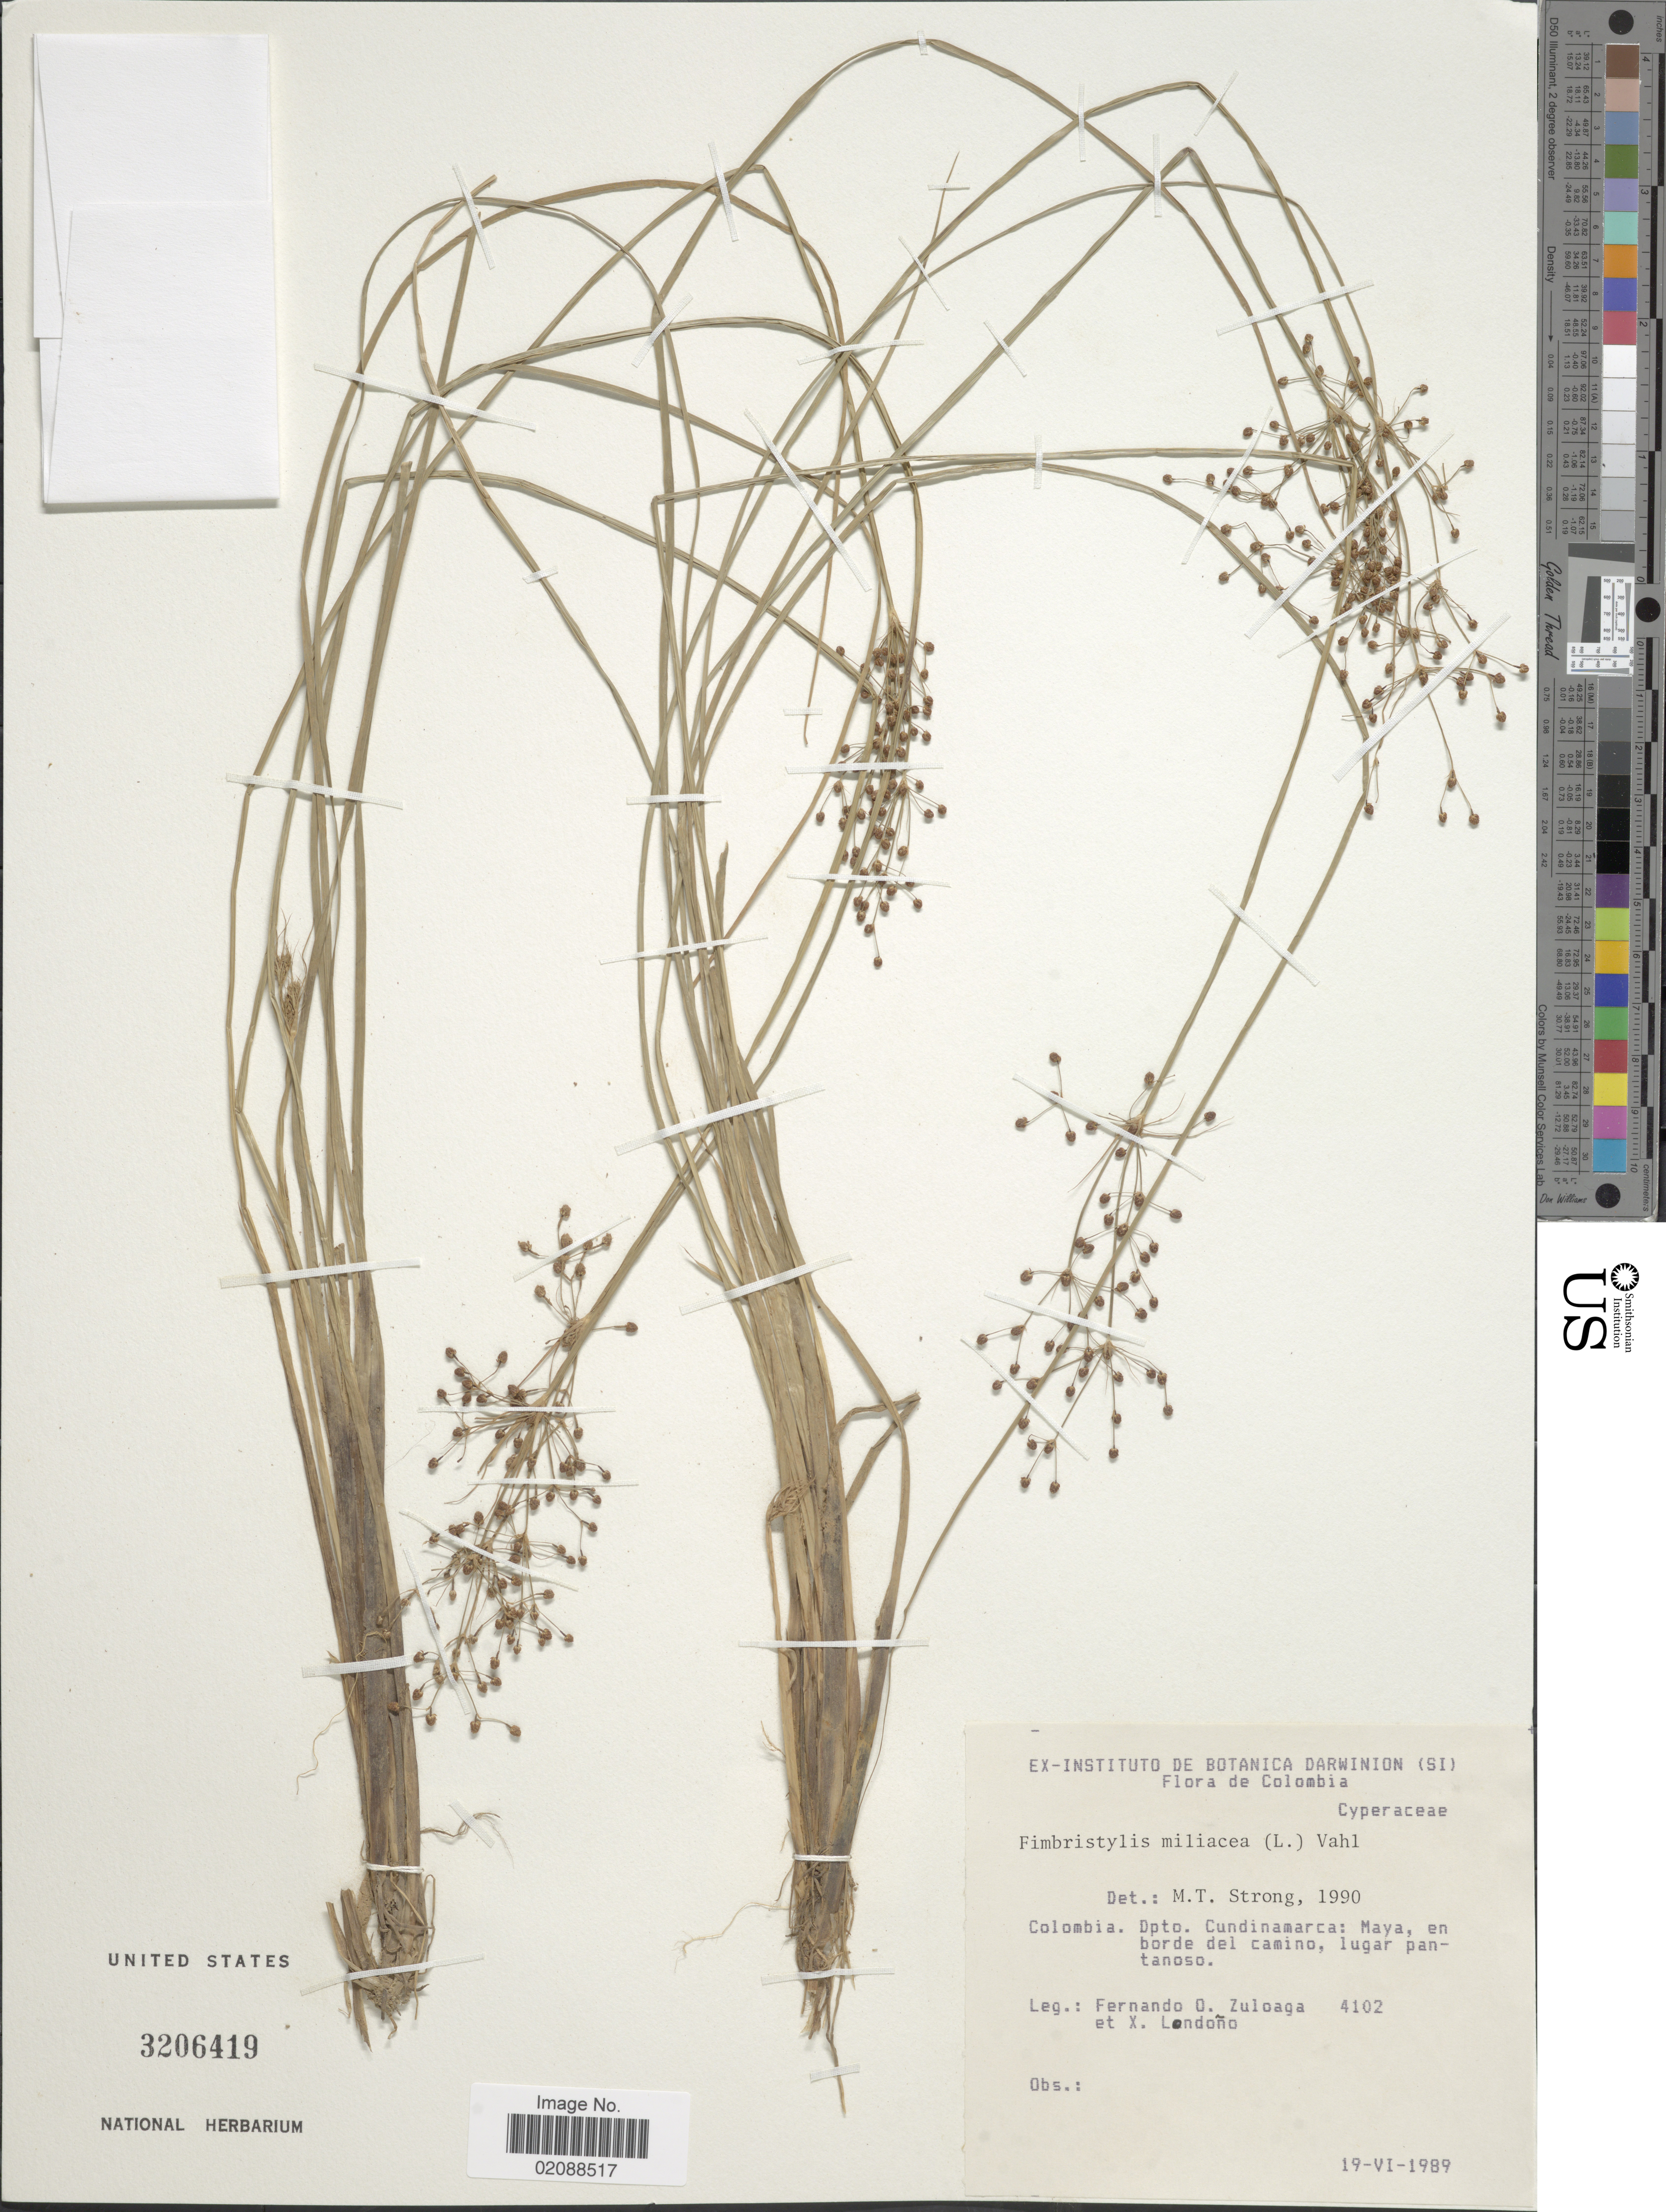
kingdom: Plantae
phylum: Tracheophyta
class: Liliopsida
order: Poales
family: Cyperaceae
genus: Fimbristylis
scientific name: Fimbristylis littoralis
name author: Gaudich.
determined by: Strong, M. T., (US), Smithsonian Institution - National Museum of Natural History (UNITED STATES)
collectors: F. O. Zuloaga & X. Londoño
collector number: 4102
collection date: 1989-06-19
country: Colombia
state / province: Cundinamarca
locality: Maya, en borde del camino, lugar pantanoso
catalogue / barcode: US 3206419